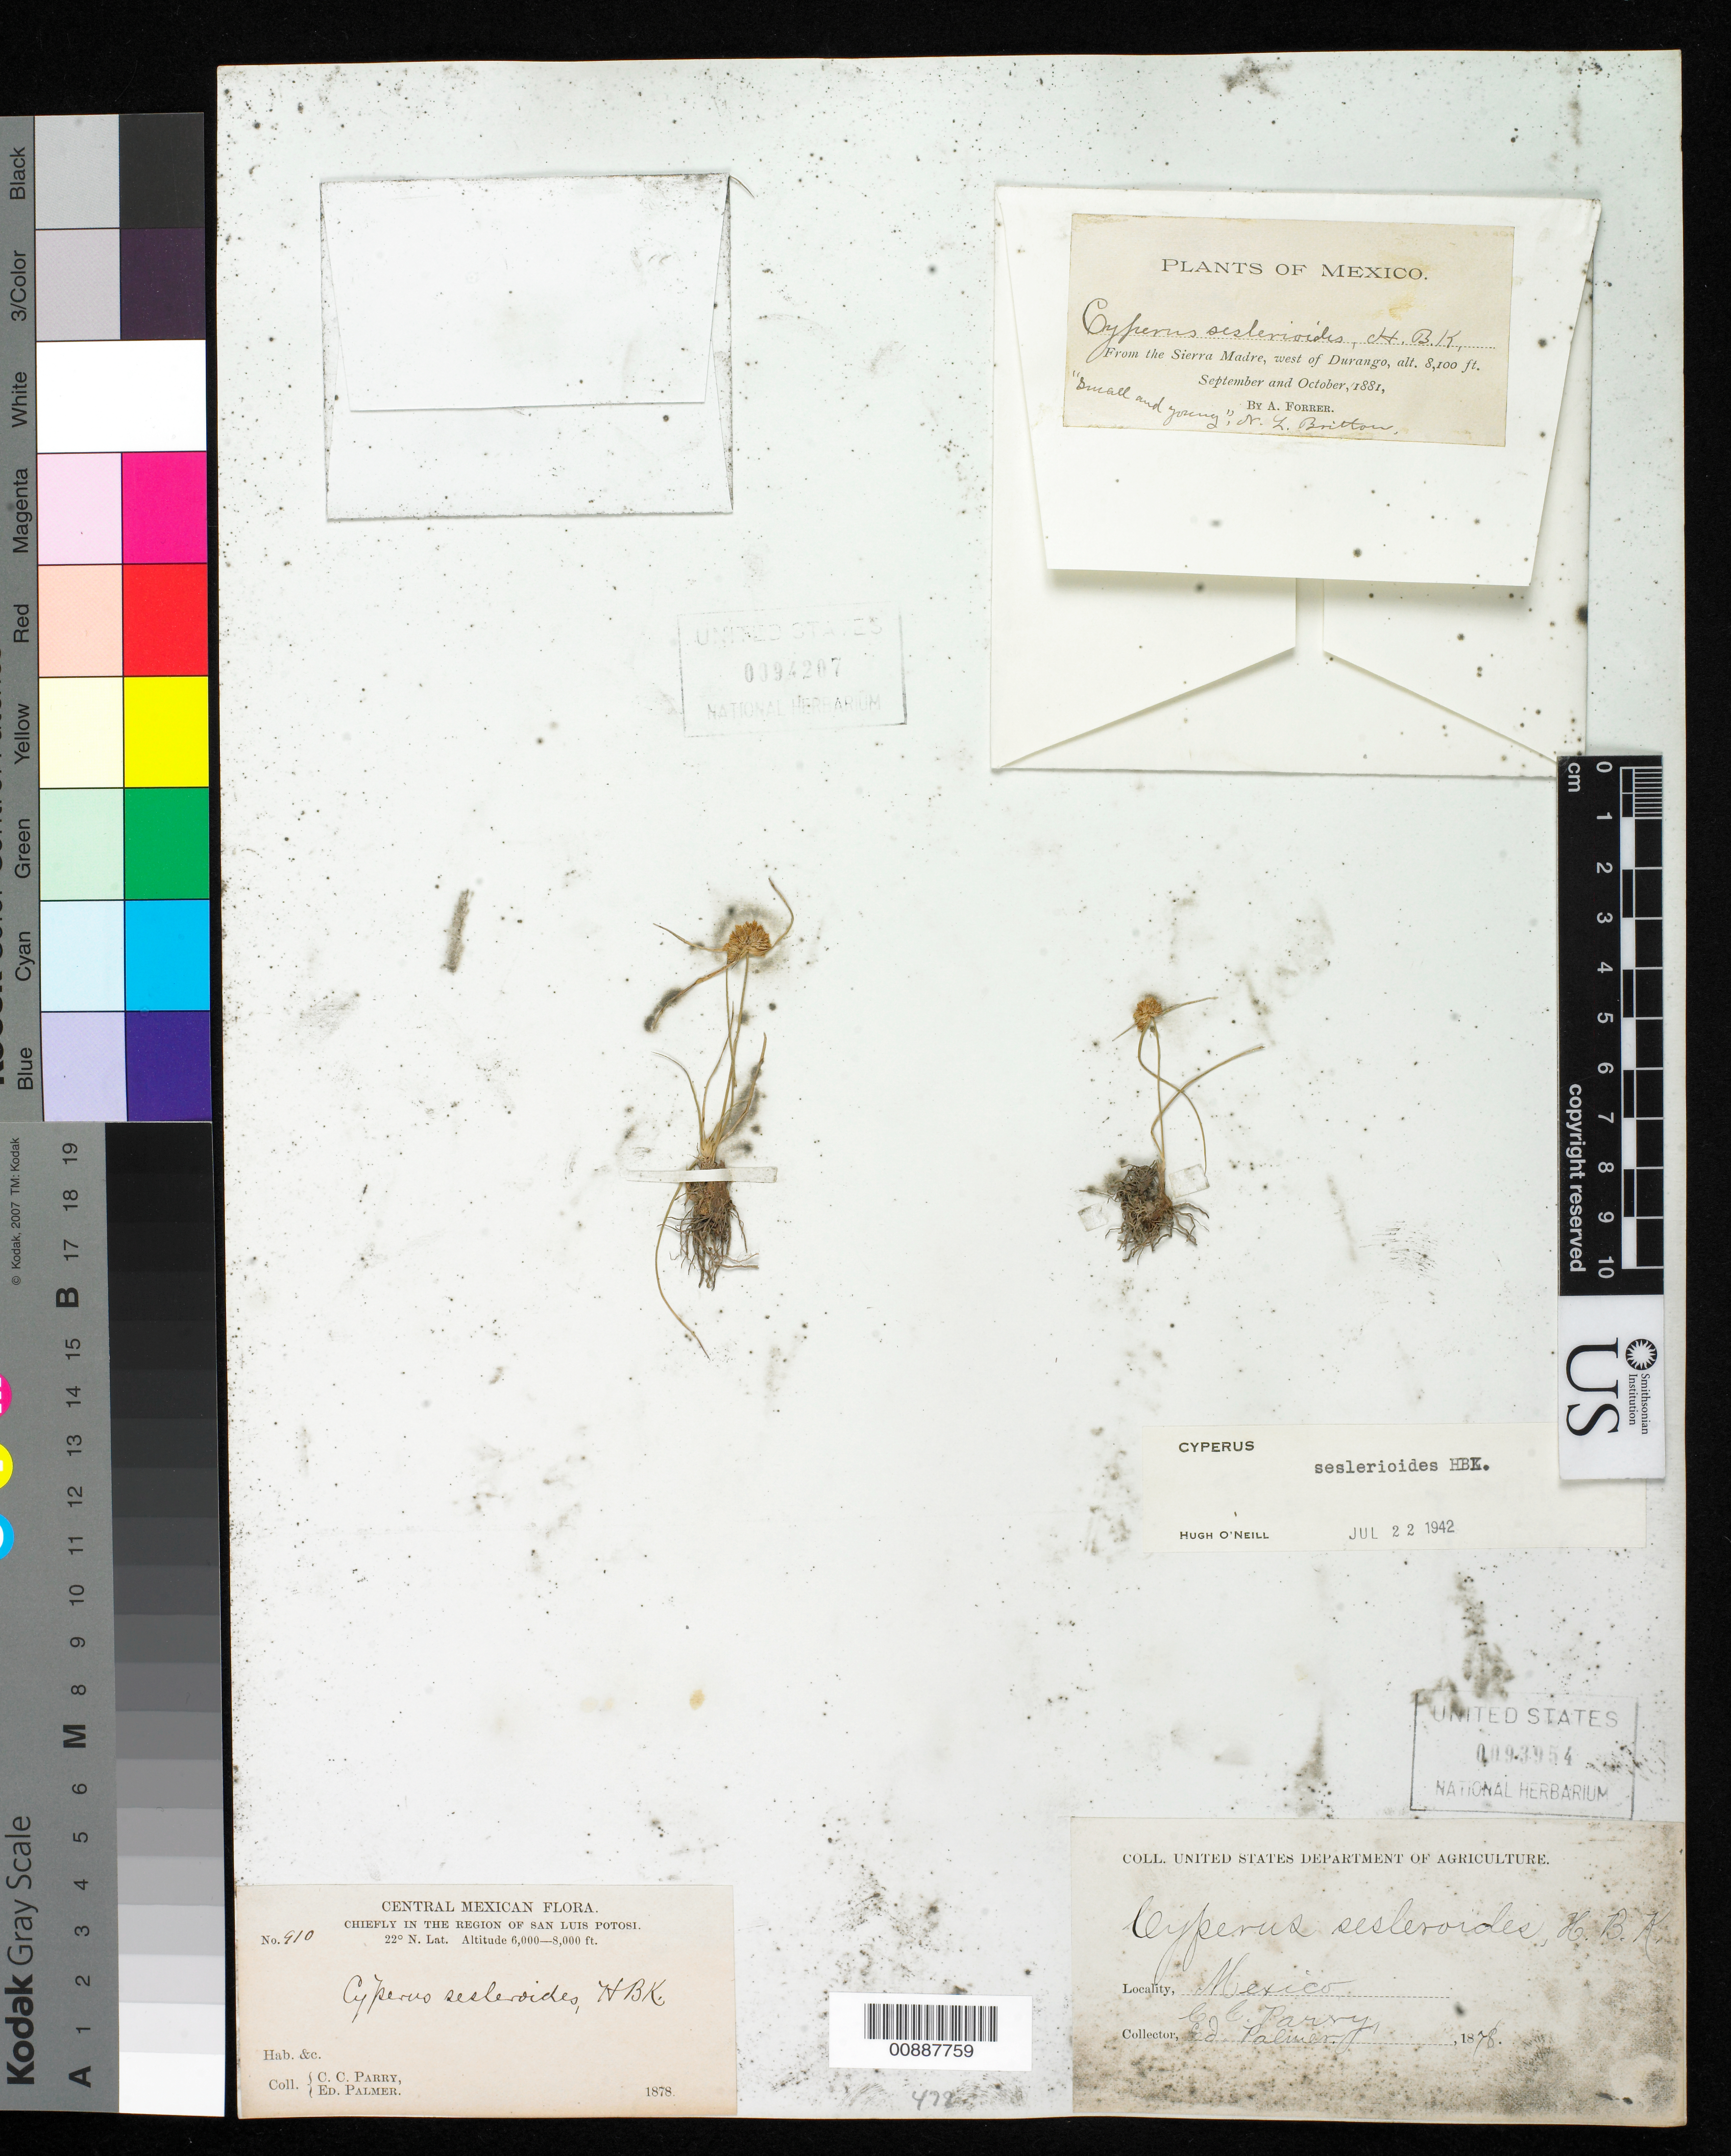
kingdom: Plantae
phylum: Tracheophyta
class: Liliopsida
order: Poales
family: Cyperaceae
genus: Cyperus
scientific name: Cyperus seslerioides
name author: Kunth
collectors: C. C. Parry & E. Palmer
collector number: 910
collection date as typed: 1878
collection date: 1878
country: Mexico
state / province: San Luis Potosí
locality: Chiefly in the region of San Luis Potosí.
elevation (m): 1829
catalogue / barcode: US 93954-2